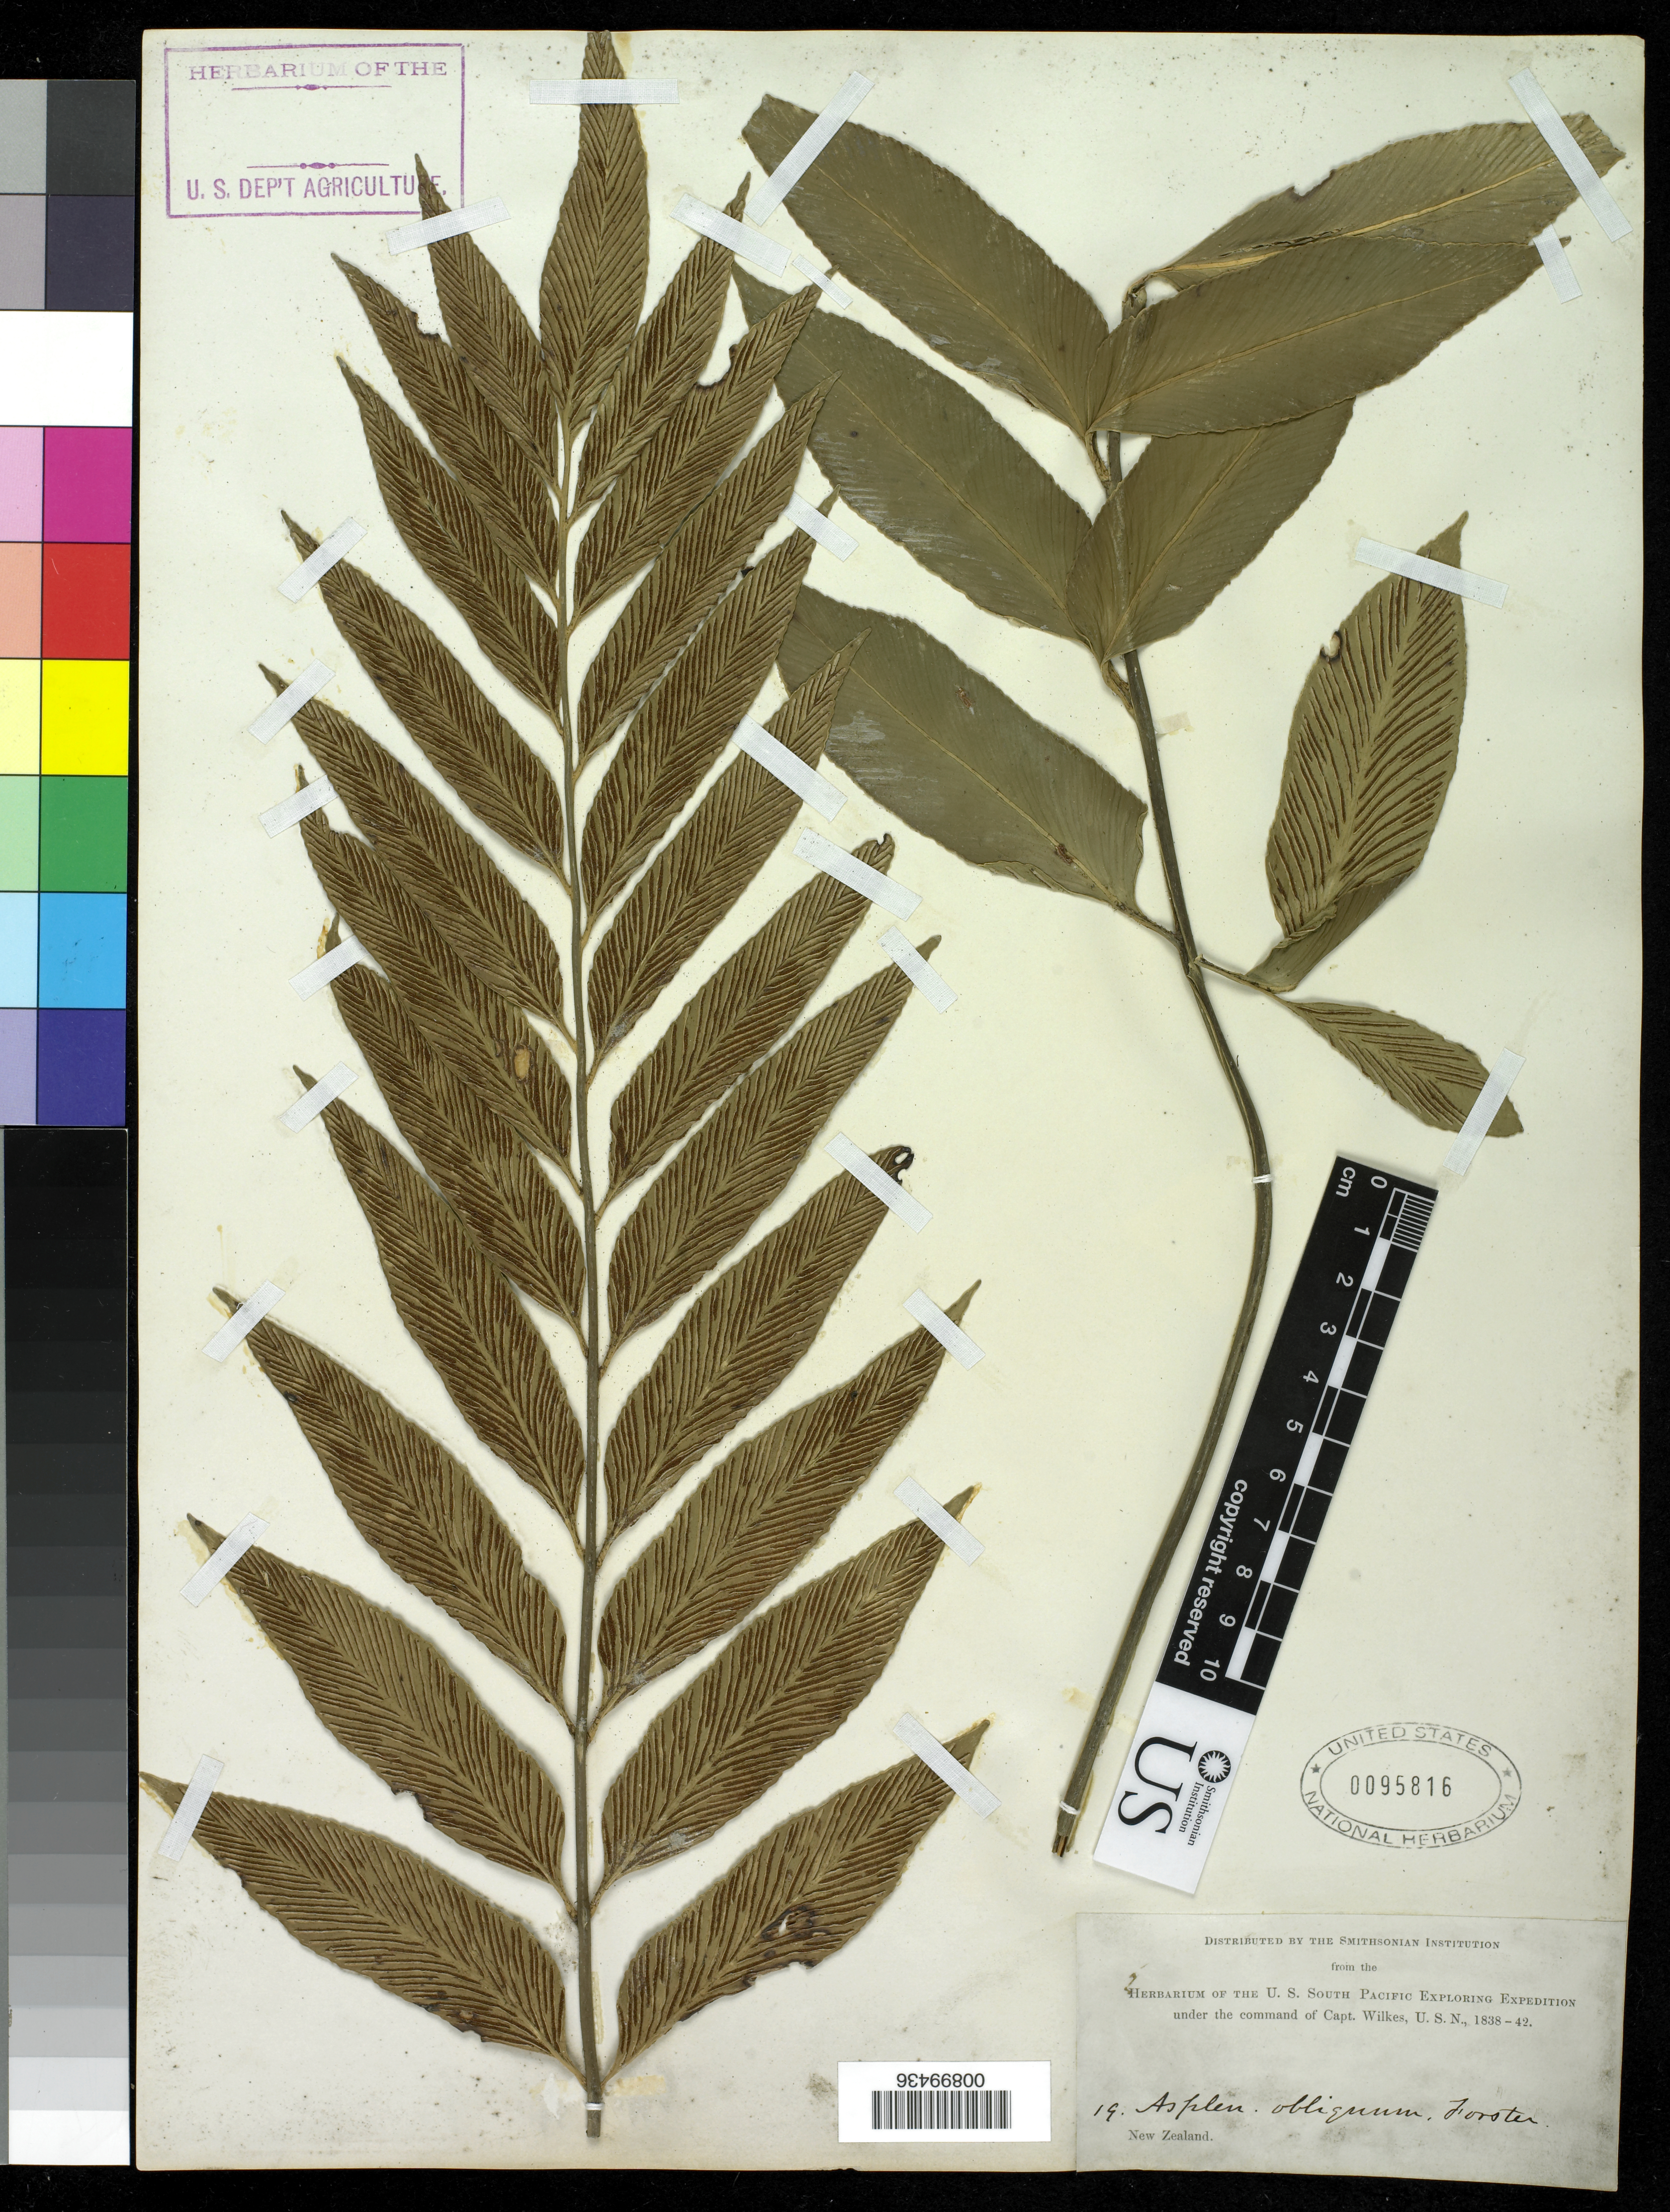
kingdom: Plantae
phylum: Tracheophyta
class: Polypodiopsida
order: Polypodiales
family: Aspleniaceae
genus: Asplenium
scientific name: Asplenium lucidum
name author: G. Forst.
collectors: Wilkes Explor. Exped.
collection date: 1838/1842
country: New Zealand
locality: New Zealand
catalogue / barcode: US 95816